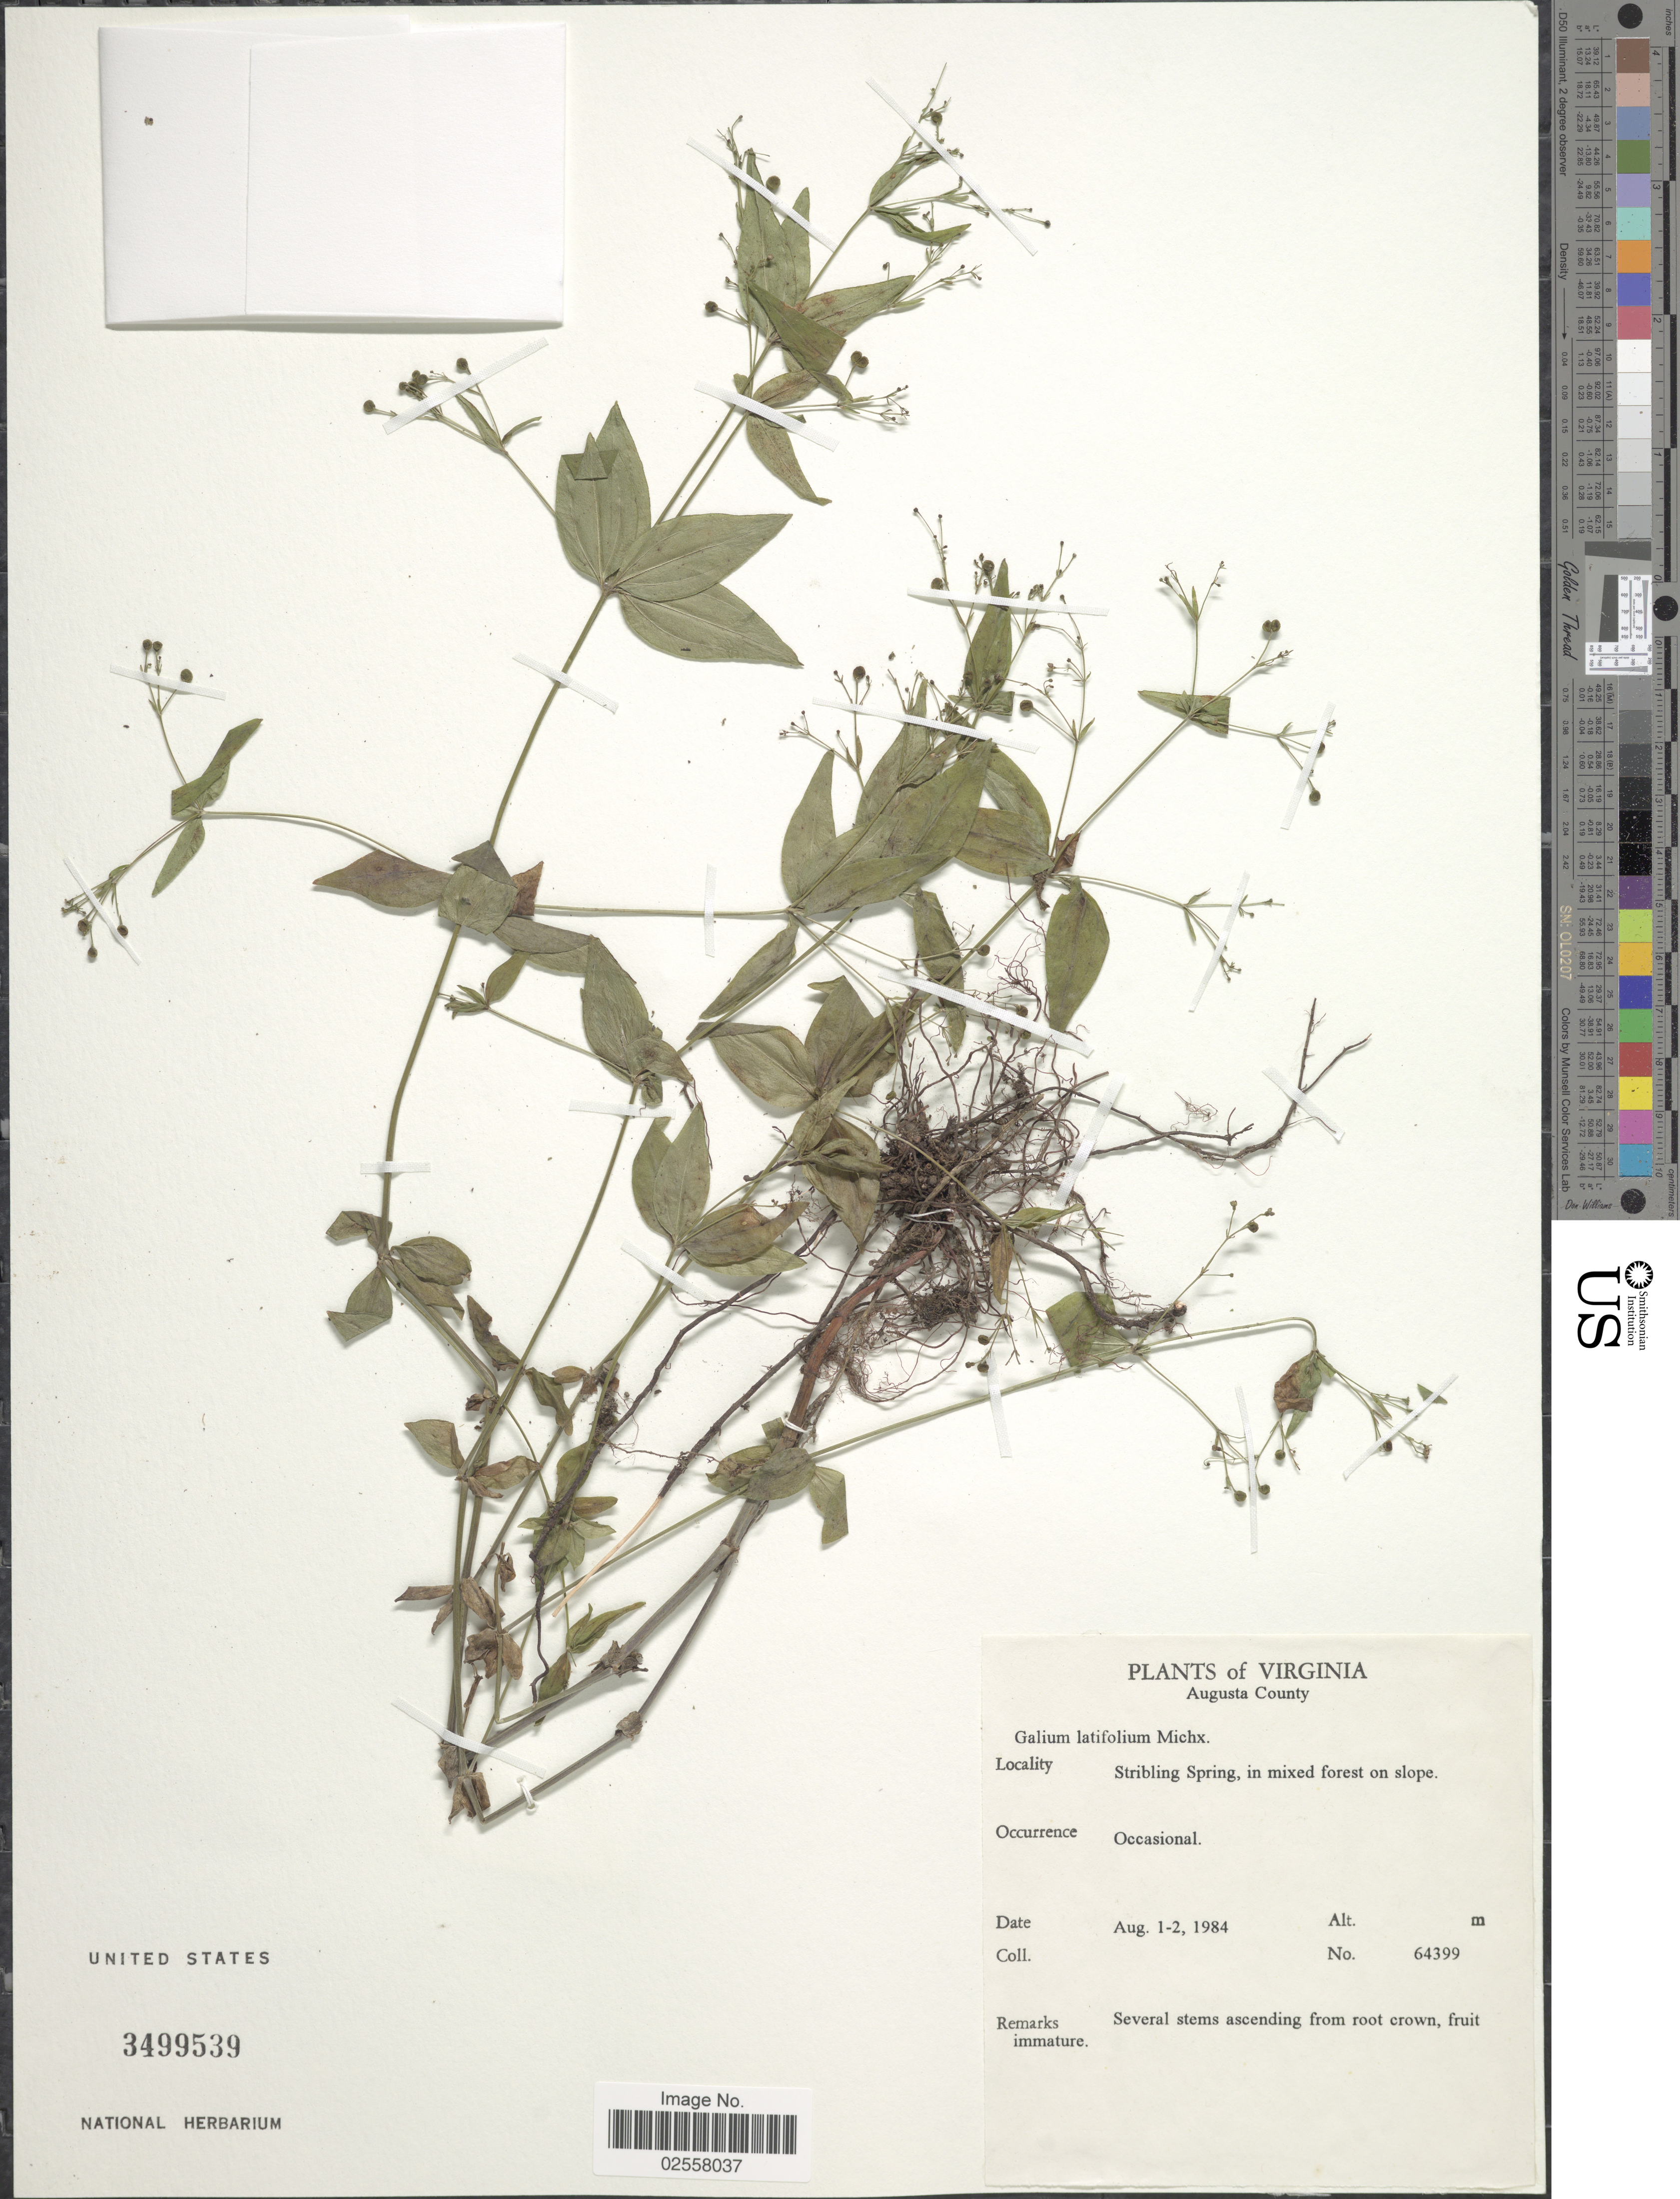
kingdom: Plantae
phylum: Tracheophyta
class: Magnoliopsida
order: Gentianales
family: Rubiaceae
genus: Galium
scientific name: Galium latifolium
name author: Michx.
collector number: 64399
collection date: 1984-08-01/1984-08-02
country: United States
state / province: Virginia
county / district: Augusta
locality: Augusta County, Stribling Spring, in mixed forest on slope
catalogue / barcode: US 3499539